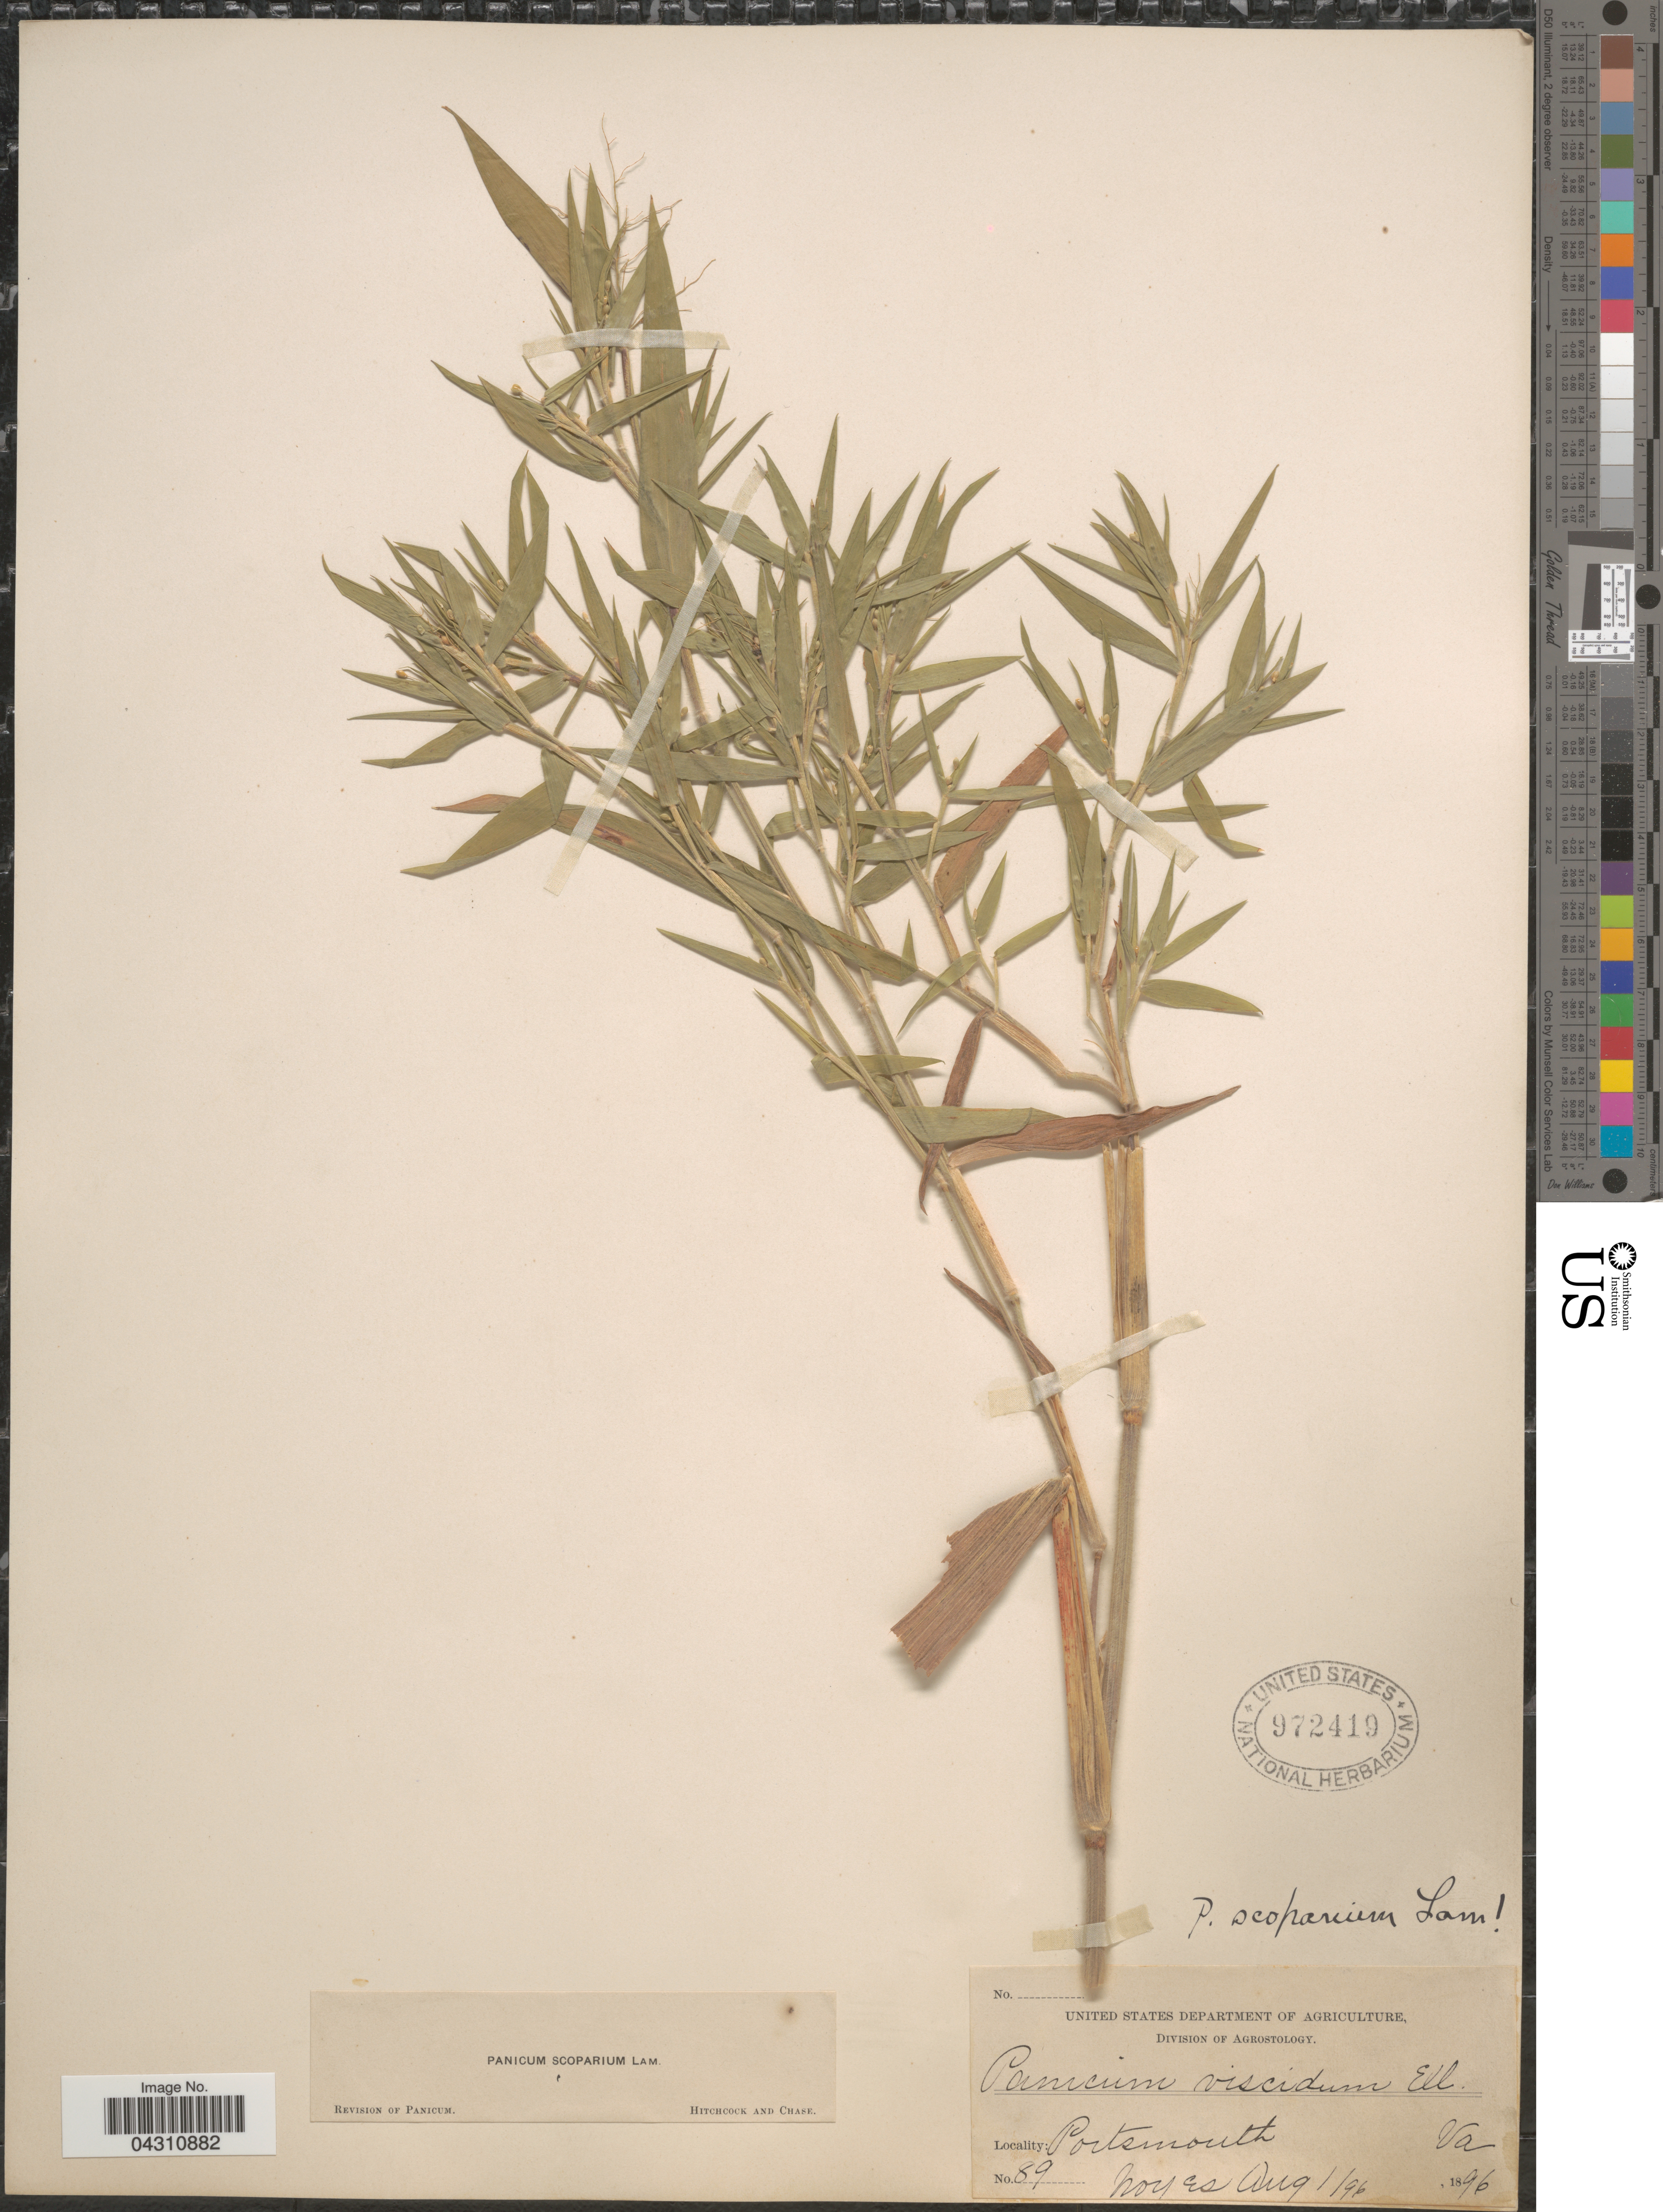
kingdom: Plantae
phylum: Tracheophyta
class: Liliopsida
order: Poales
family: Poaceae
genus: Dichanthelium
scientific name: Dichanthelium scoparium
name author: (Lam.) Gould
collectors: Noyes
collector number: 89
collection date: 1896-08-01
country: United States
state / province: Virginia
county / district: City of Portsmouth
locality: Portsmouth.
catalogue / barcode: US 972419